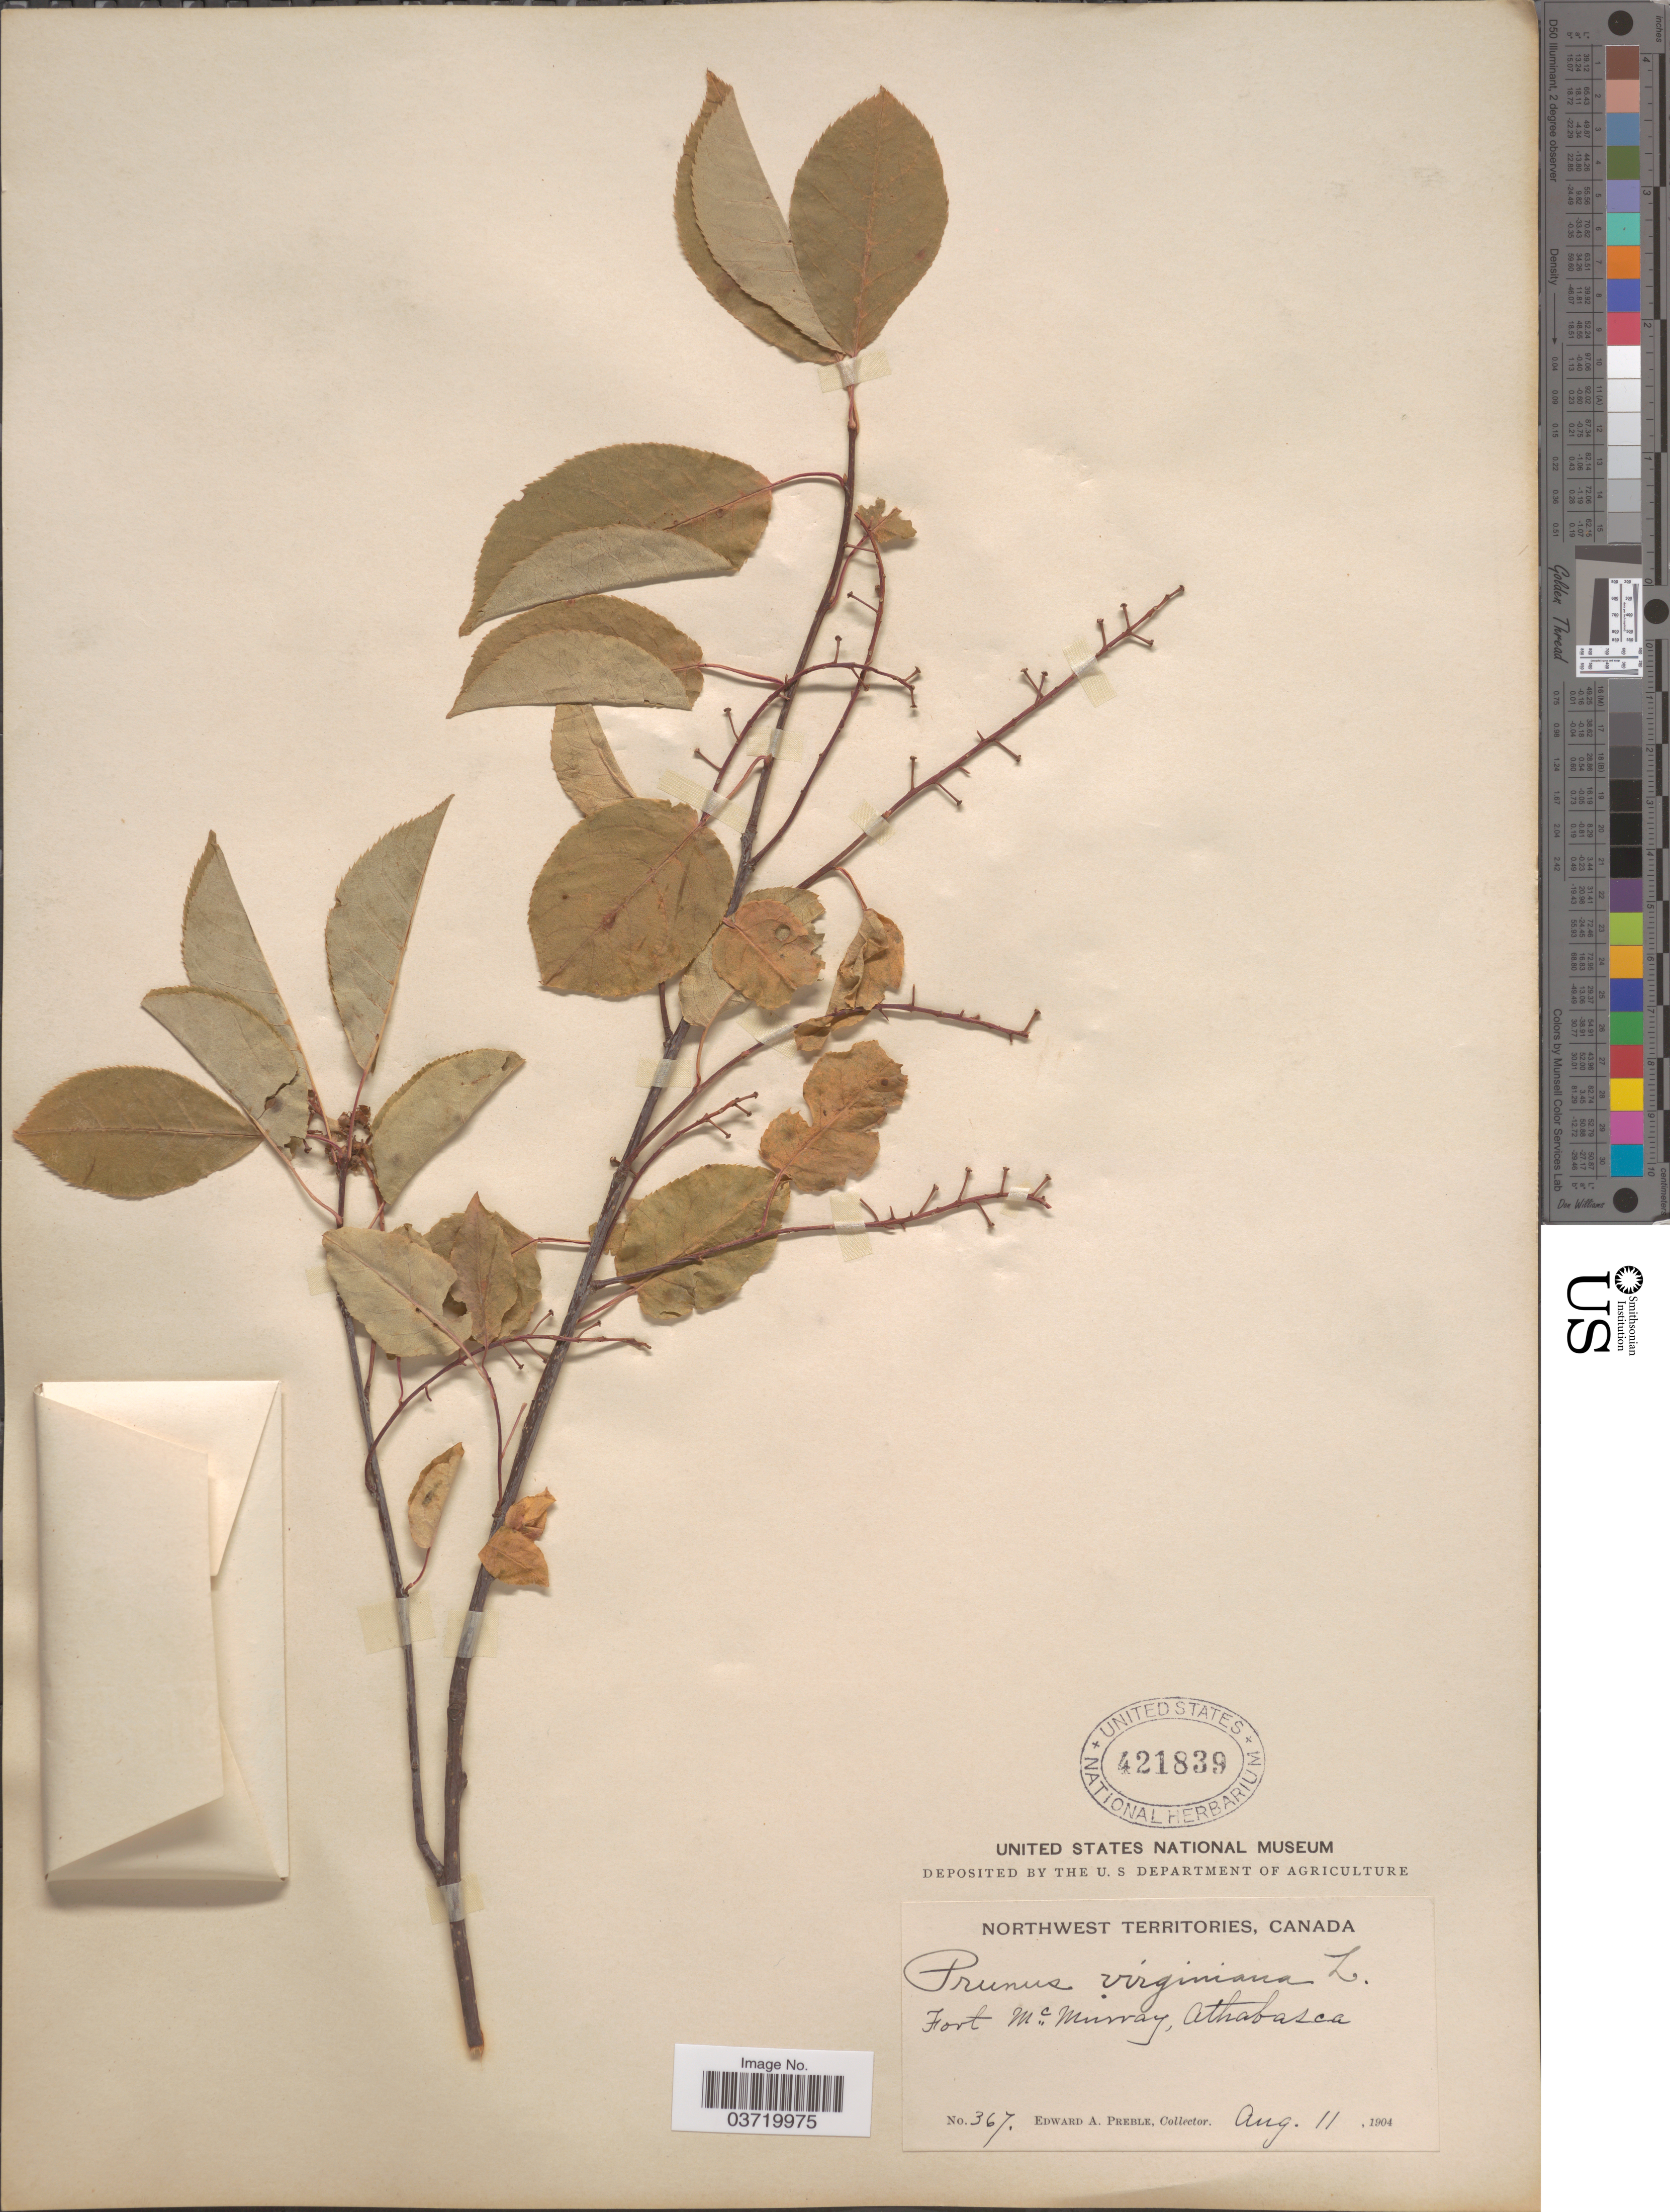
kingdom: Plantae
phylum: Tracheophyta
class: Magnoliopsida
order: Rosales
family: Rosaceae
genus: Prunus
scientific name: Prunus virginiana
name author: L.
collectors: E. Preble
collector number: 367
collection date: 1904-08-11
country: Canada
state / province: Northwest Territories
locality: Fort McMurray, Athabasca.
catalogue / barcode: US 421839